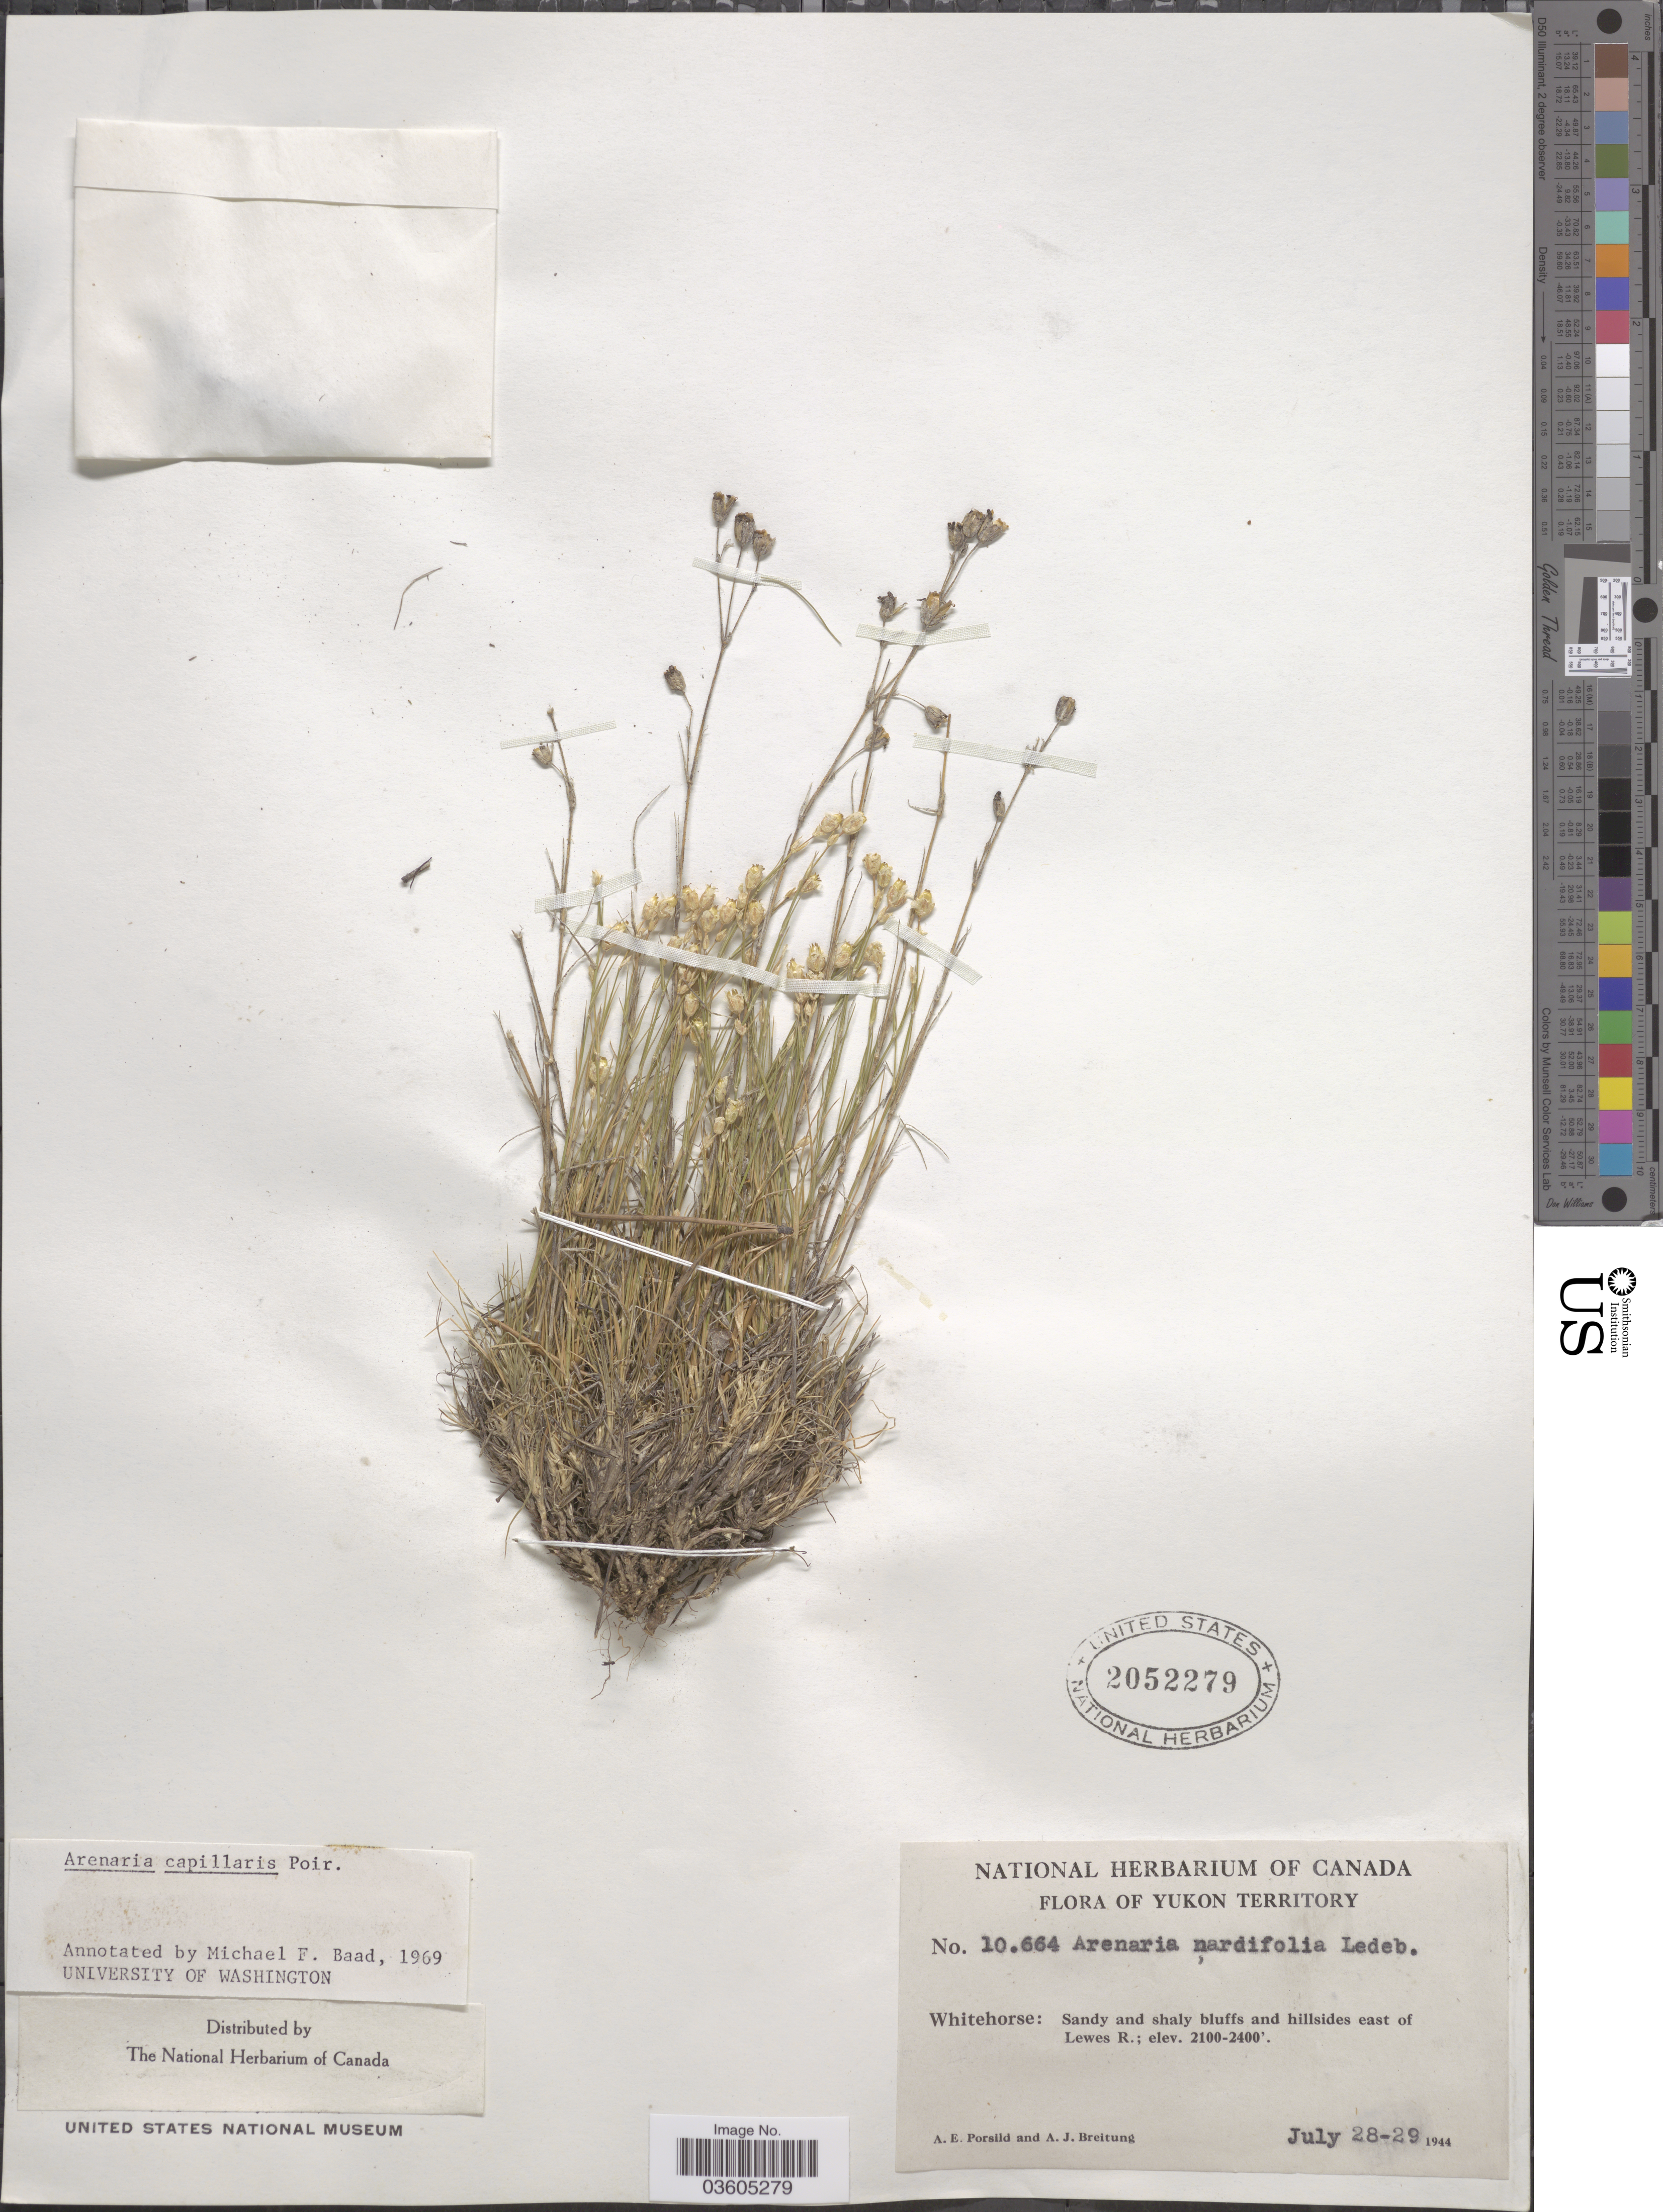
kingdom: Plantae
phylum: Tracheophyta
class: Magnoliopsida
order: Caryophyllales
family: Caryophyllaceae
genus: Eremogone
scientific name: Eremogone capillaris var. capillaris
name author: (Poir.) Fenzl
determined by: Strong, Mark T., (BOT), Smithsonian Institution - National Museum of Natural History (UNITED STATES)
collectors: A. E. Porsild & A. Breitung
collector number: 10664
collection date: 1944-07-28/1944-07-29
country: Canada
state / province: Yukon Territory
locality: Whitehorse: Sandy and shaly bluffs and hillsides east of Lewes R.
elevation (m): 640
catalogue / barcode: US 2052279